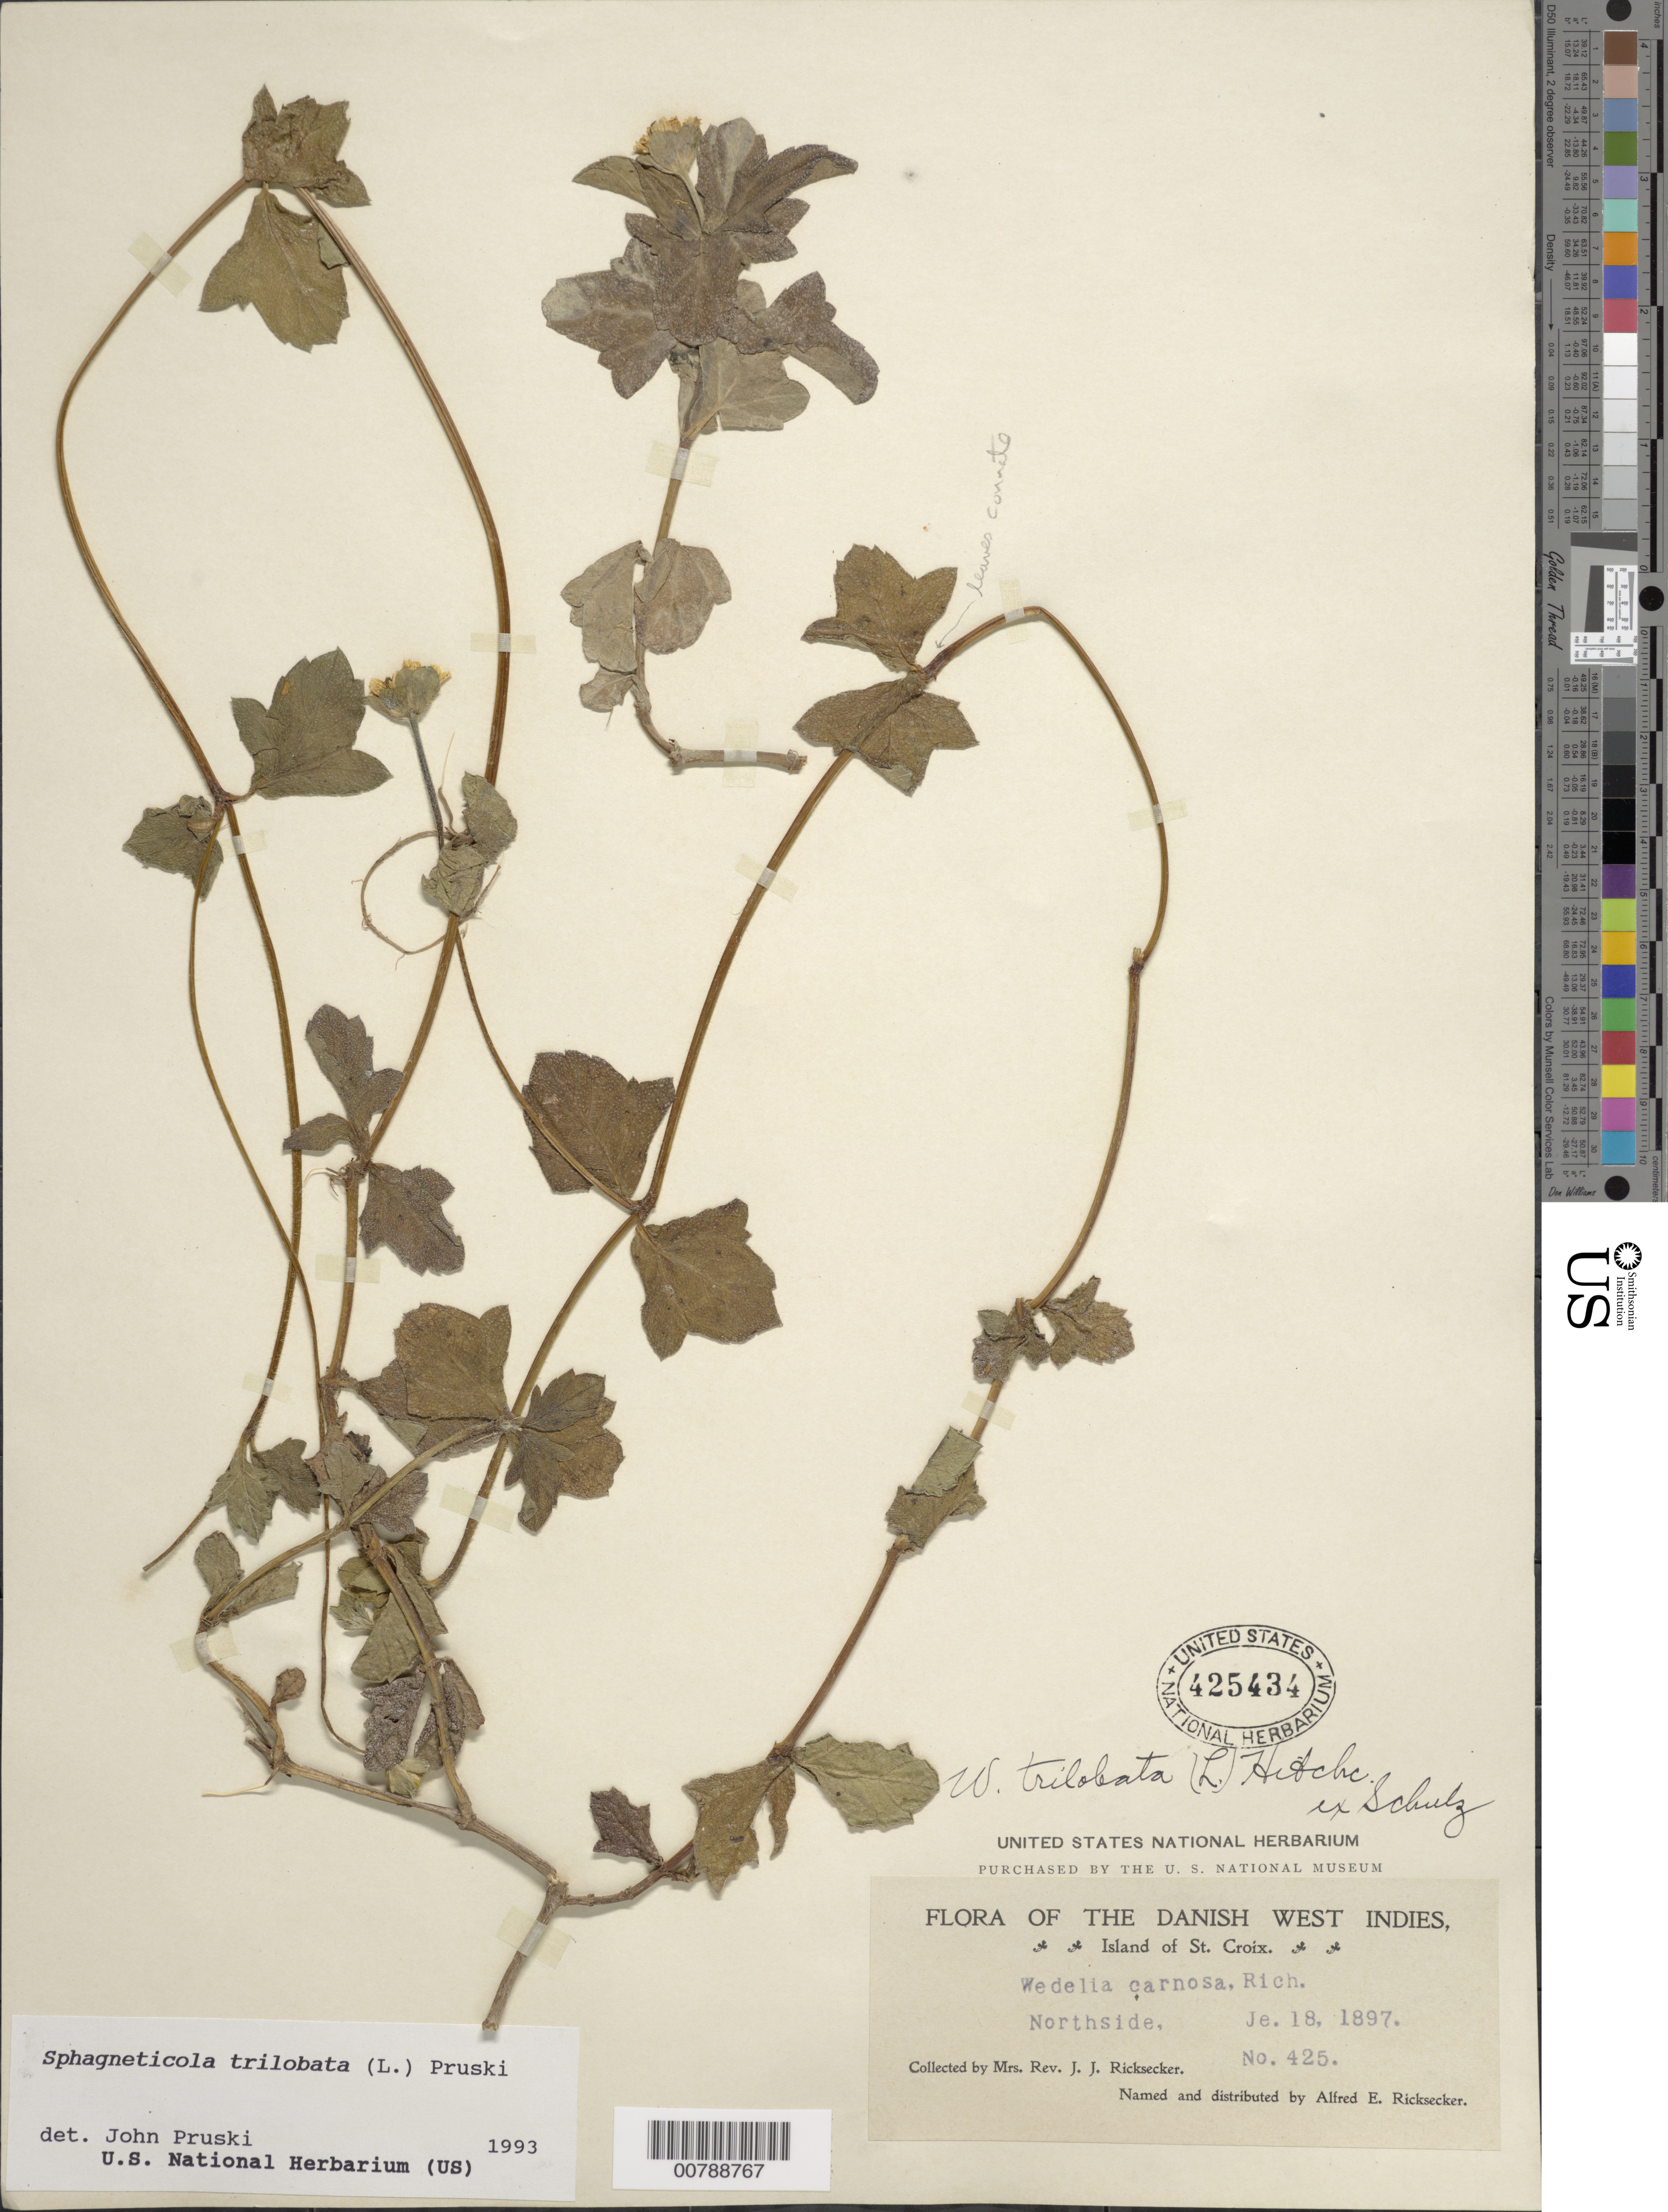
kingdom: Plantae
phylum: Tracheophyta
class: Magnoliopsida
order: Asterales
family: Asteraceae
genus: Sphagneticola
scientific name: Sphagneticola trilobata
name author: (L.) Pruski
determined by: Pruski, J. F.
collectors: L. A. Ricksecker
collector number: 425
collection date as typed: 18 Jan 1897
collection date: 1897-01-18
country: U.S. Virgin Islands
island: St. Croix I.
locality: Northside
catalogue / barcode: US 425434